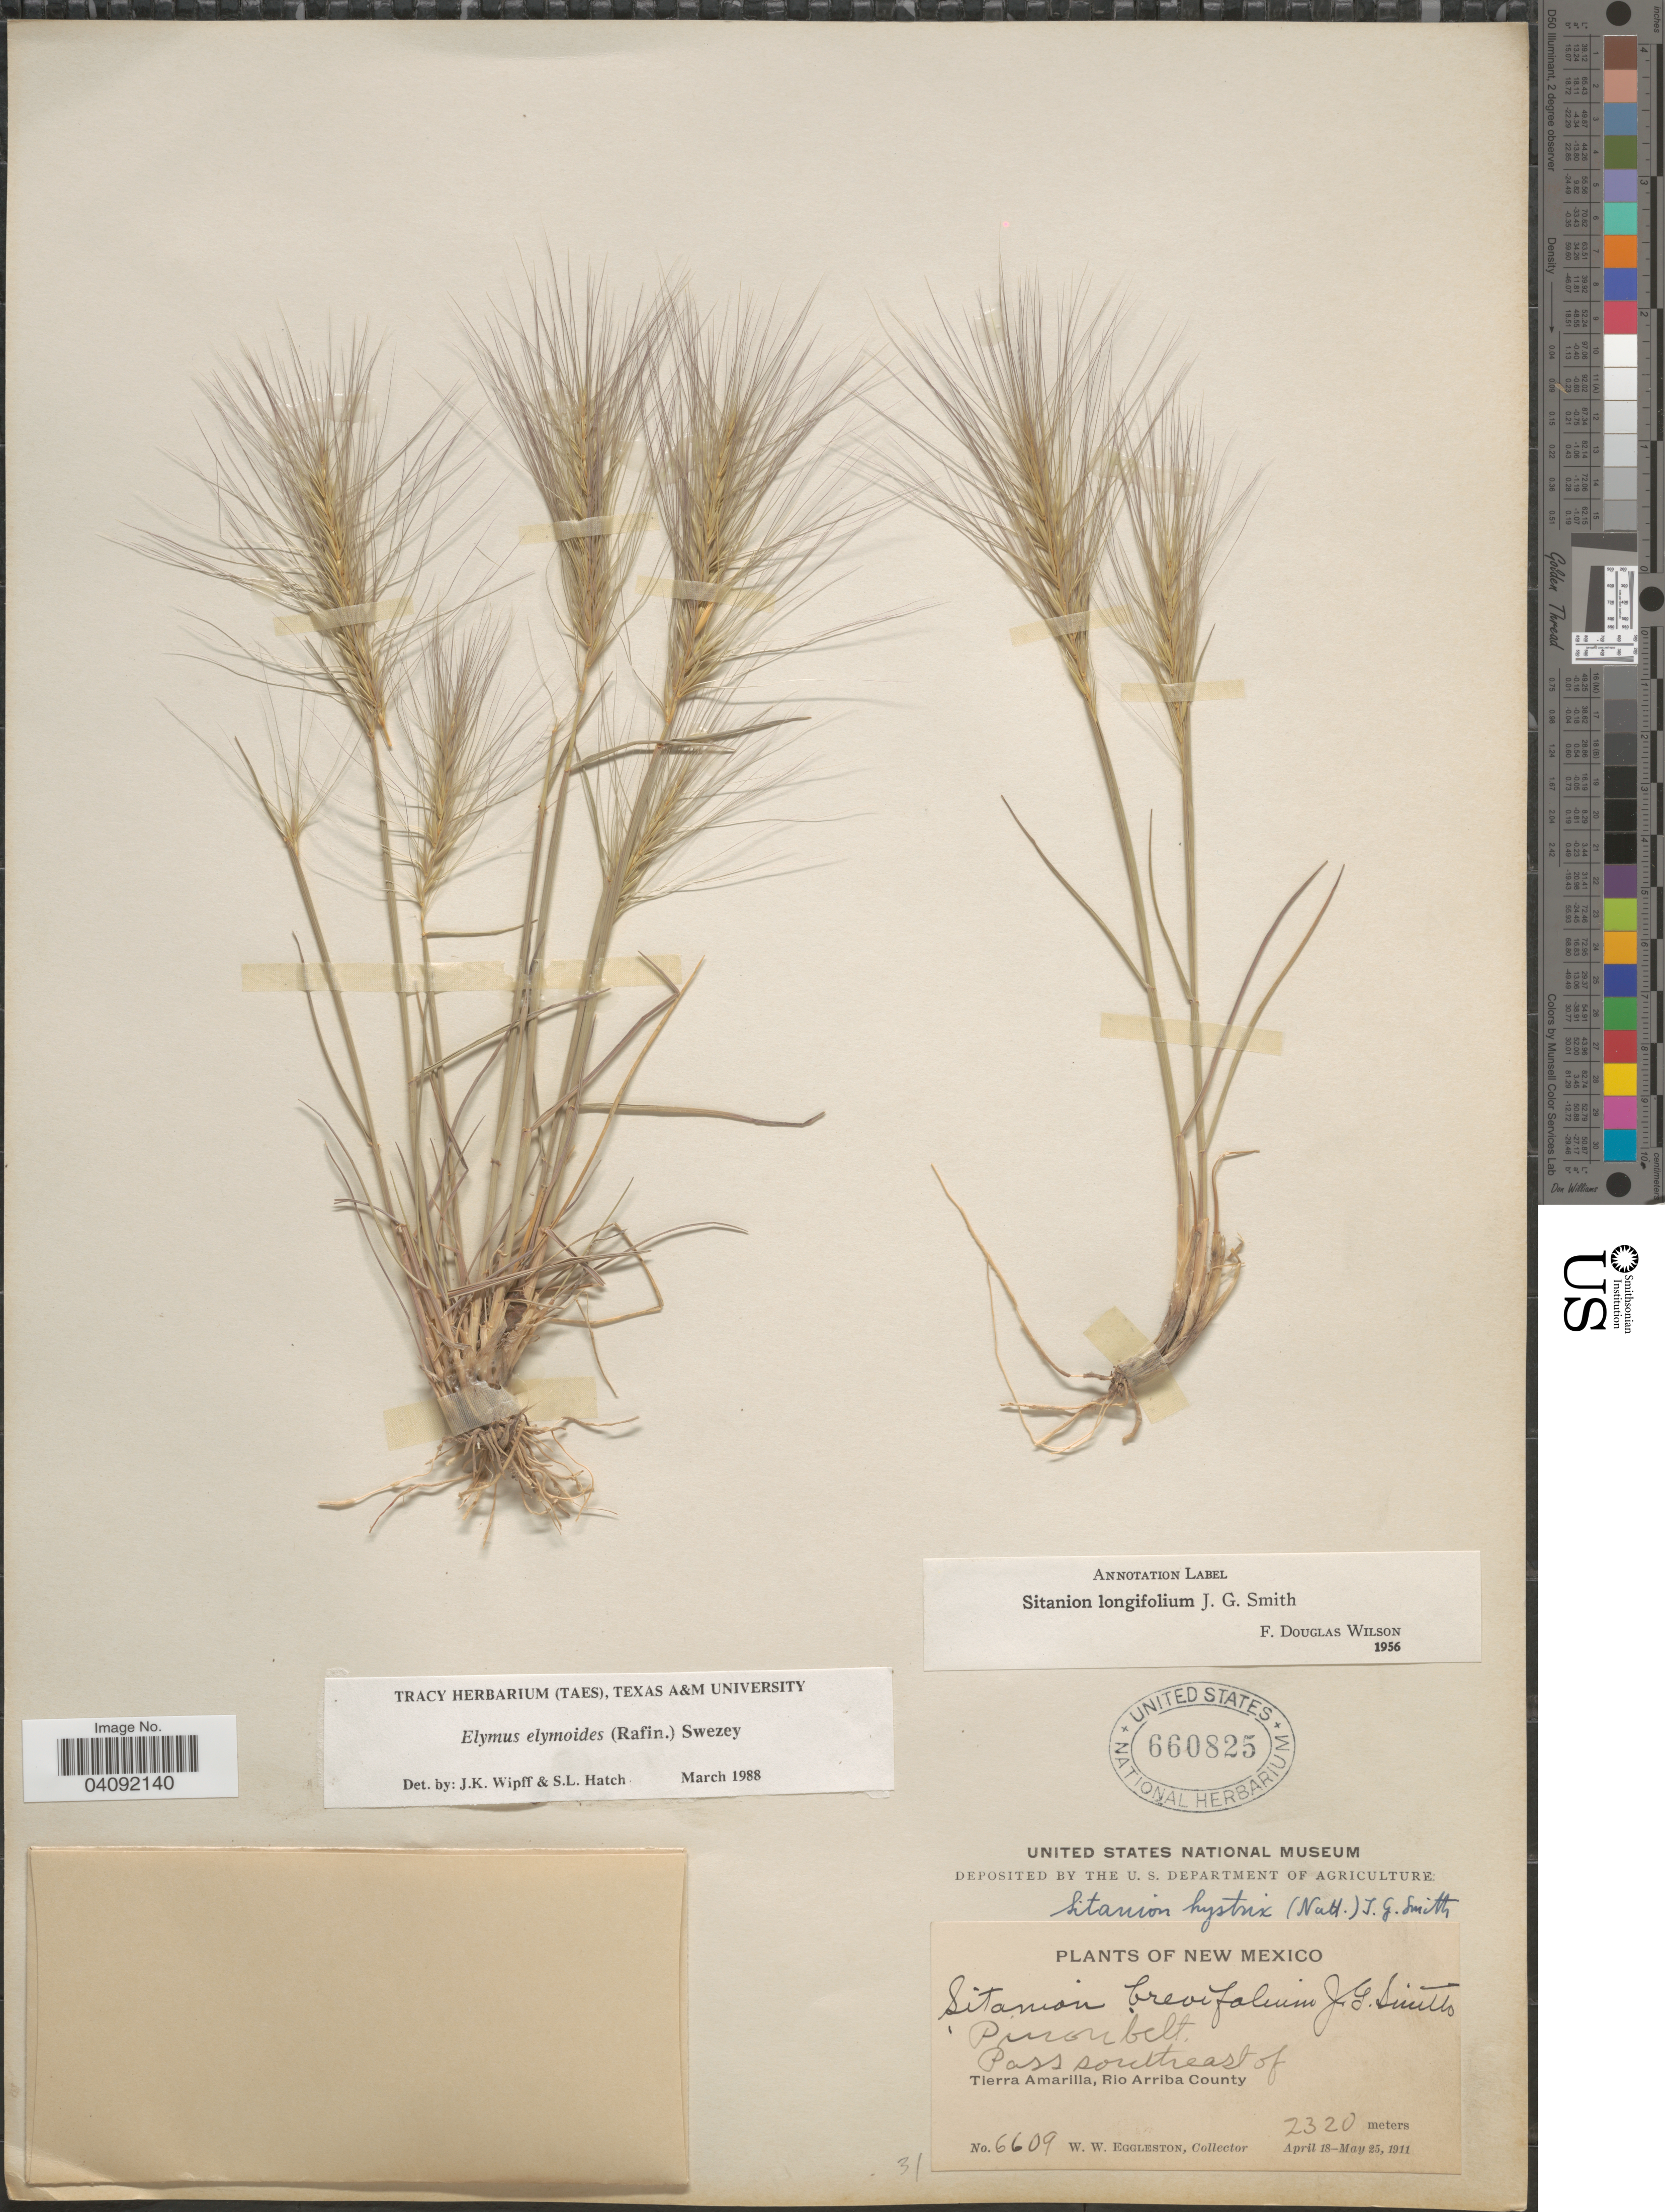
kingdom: Plantae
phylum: Tracheophyta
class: Liliopsida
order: Poales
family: Poaceae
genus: Elymus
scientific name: Elymus elymoides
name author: (Raf.) Swezey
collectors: W. W. Eggleston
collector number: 6609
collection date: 1911-04-18/1911-05-25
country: United States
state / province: New Mexico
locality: Pinon belt. Pass southeast of Tierra Amarilla, Rio Arriba County.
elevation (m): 2320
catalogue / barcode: US 660825